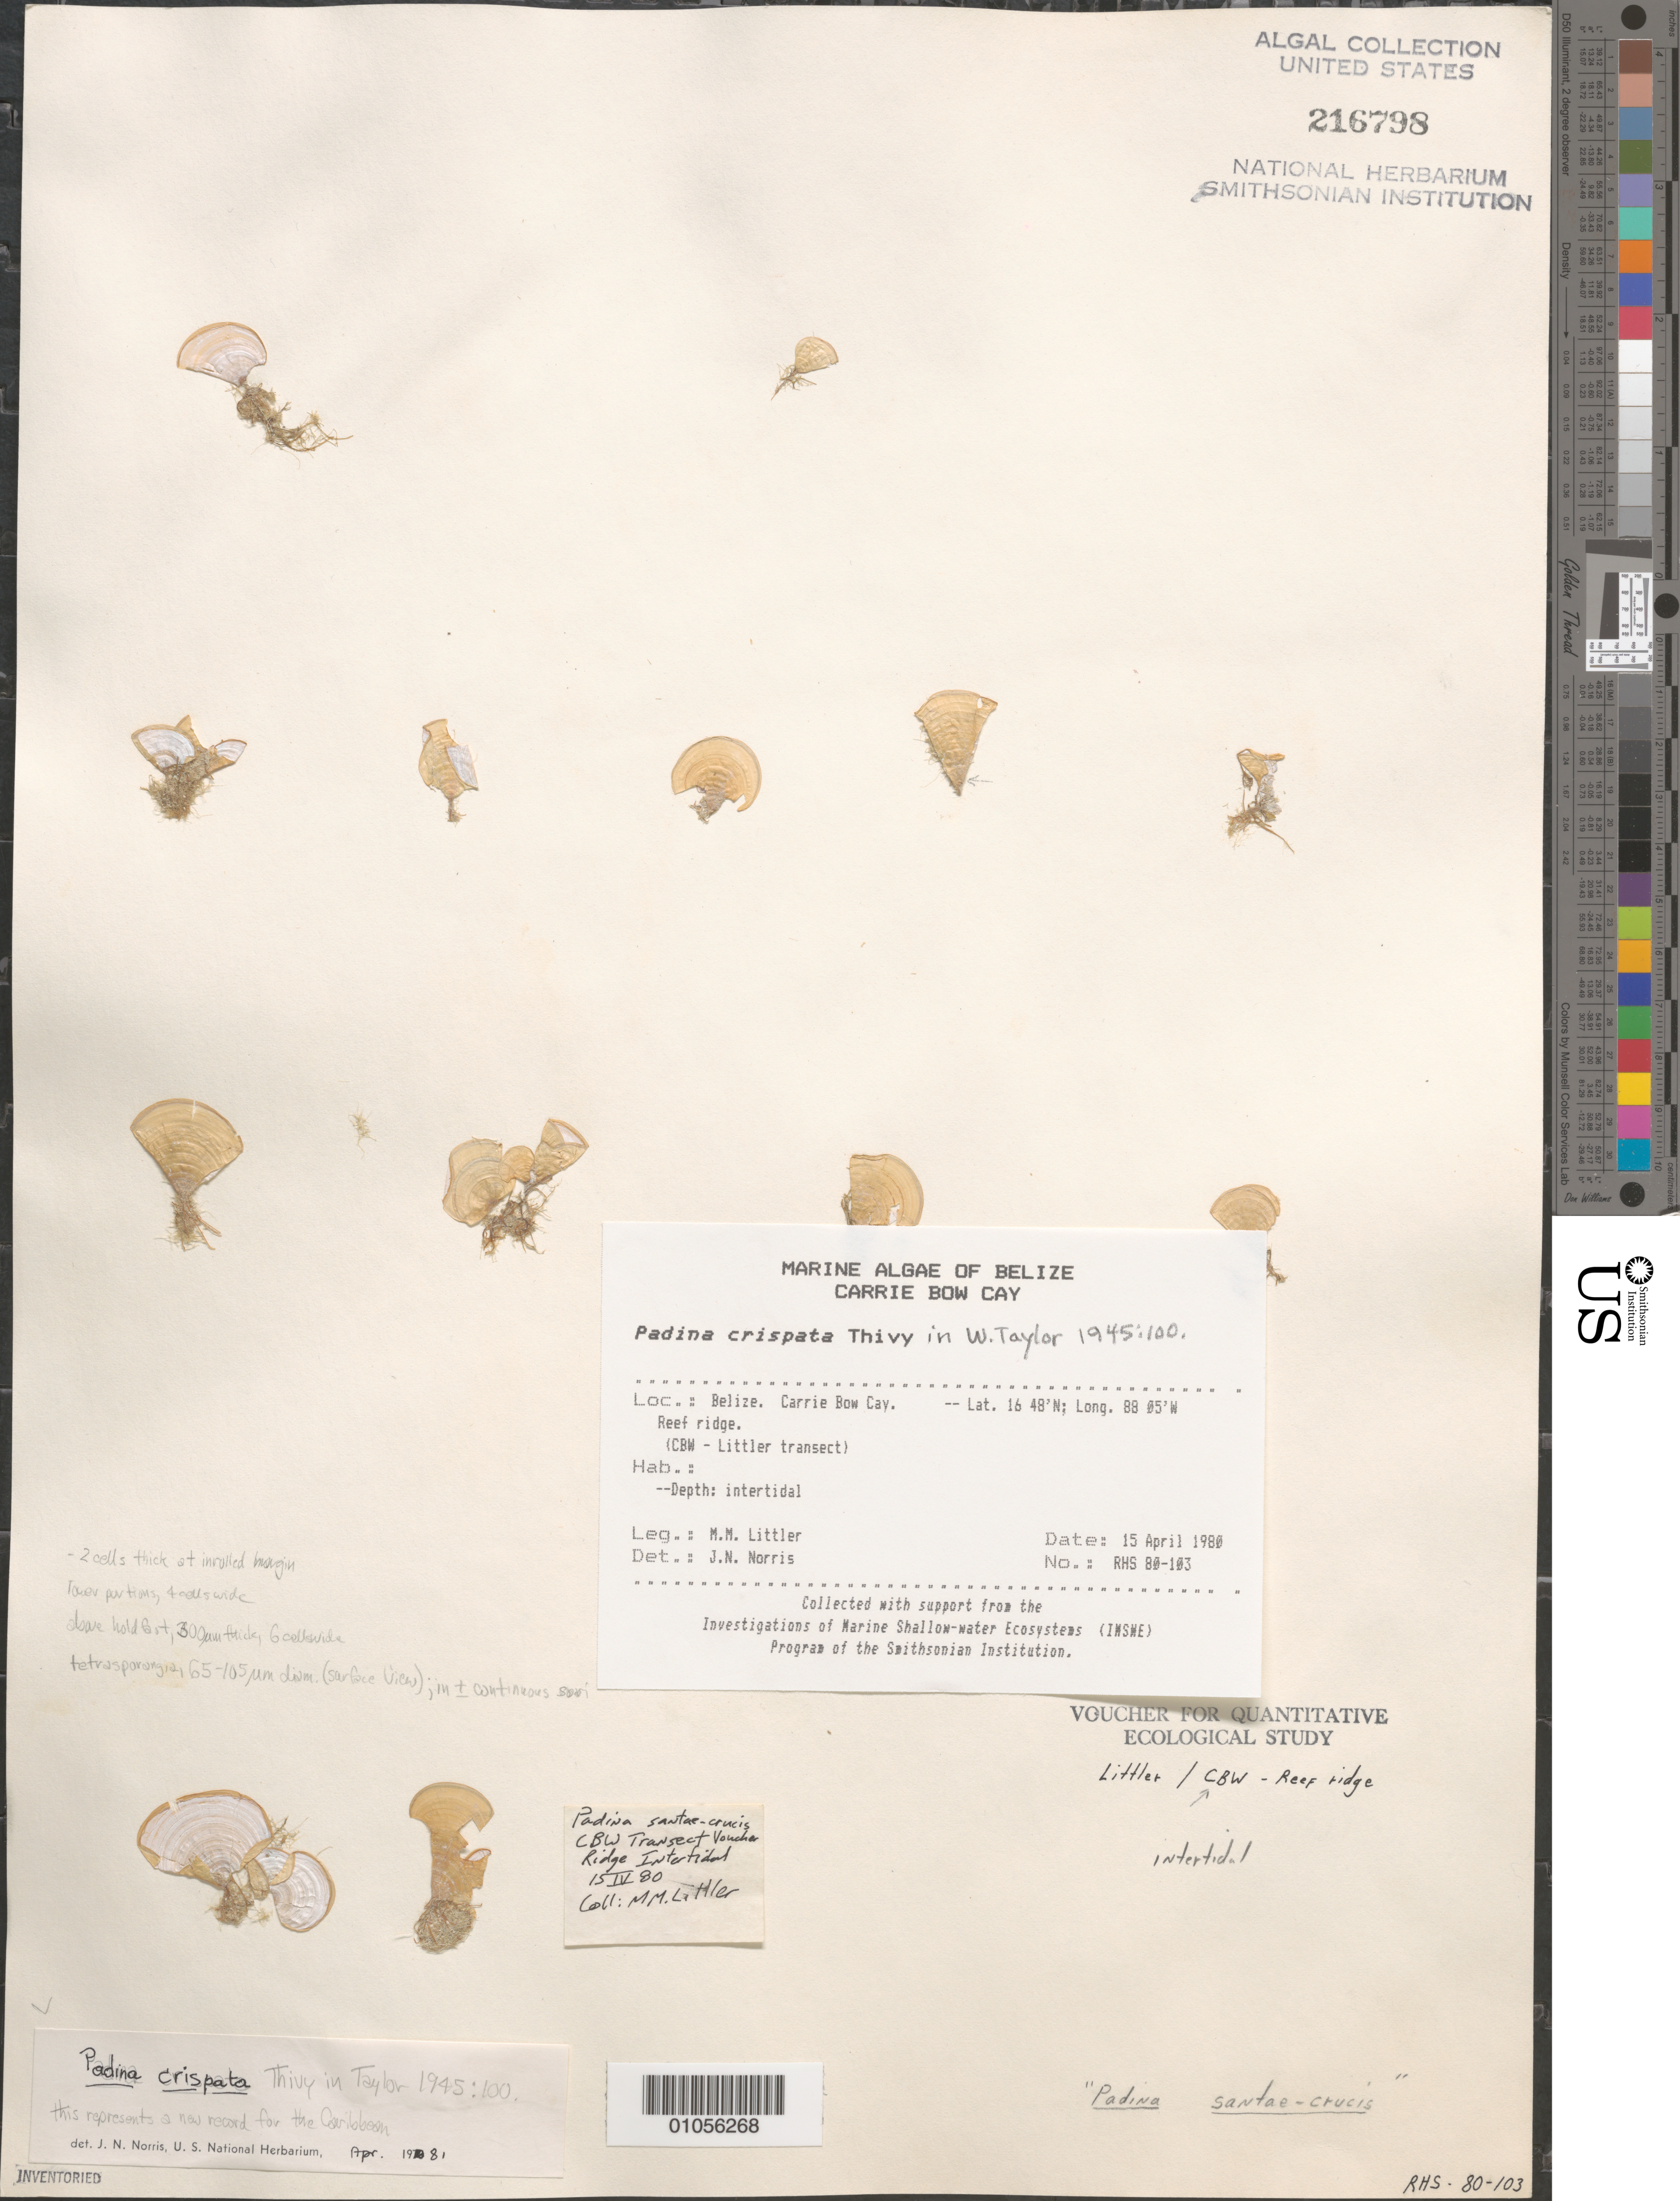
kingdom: Chromista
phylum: Ochrophyta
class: Phaeophyceae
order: Dictyotales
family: Dictyotaceae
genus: Padina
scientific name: Padina crispata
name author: Thivy in W.R. Taylor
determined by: Norris, James N.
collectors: M. M. Littler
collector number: RHS 80-103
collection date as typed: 15 Apr 1980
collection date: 1980-04-15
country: Belize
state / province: Stann Creek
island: Carrie Bow Cay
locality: Reef ridge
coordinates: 16 48'N, 88 05'W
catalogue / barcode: US 215798